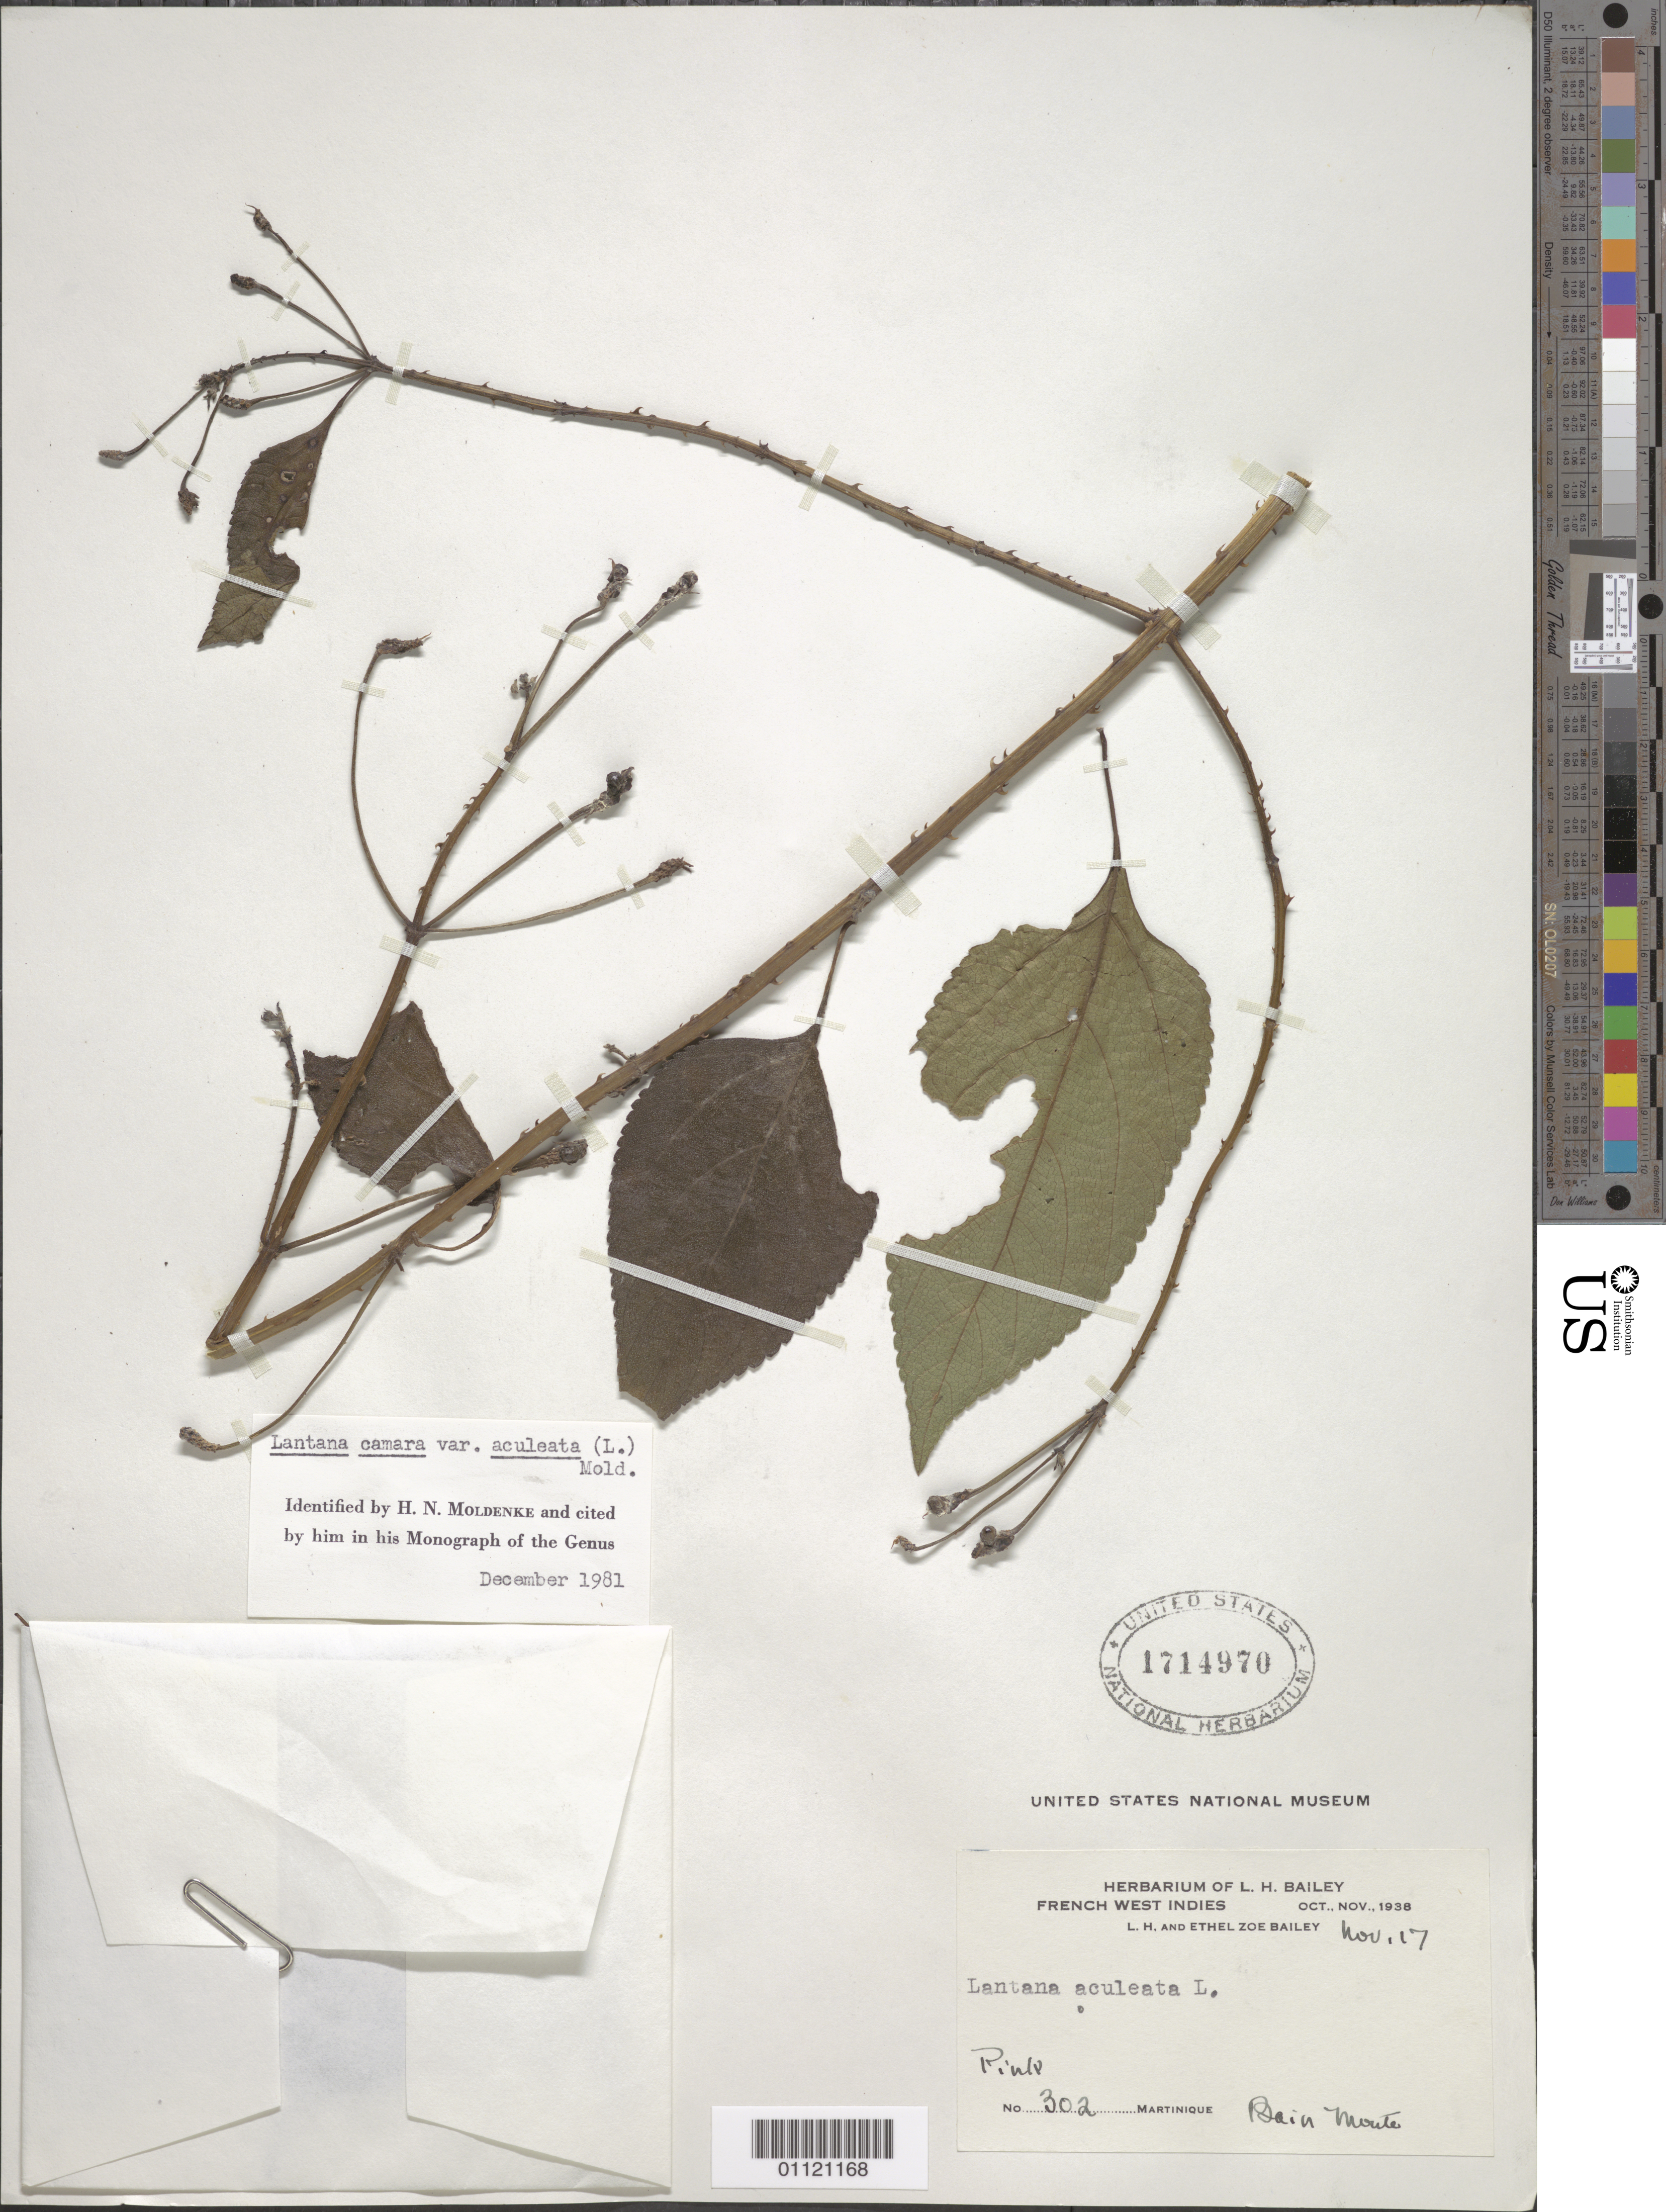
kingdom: Plantae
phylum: Tracheophyta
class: Magnoliopsida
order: Lamiales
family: Verbenaceae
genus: Lantana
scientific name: Lantana camara var. aculeata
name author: (L.) Moldenke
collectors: L. H. Bailey & E. Z. Bailey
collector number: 302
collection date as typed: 17 Nov 1938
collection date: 1938-11-17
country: Martinique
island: Martinique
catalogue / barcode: US 1714970